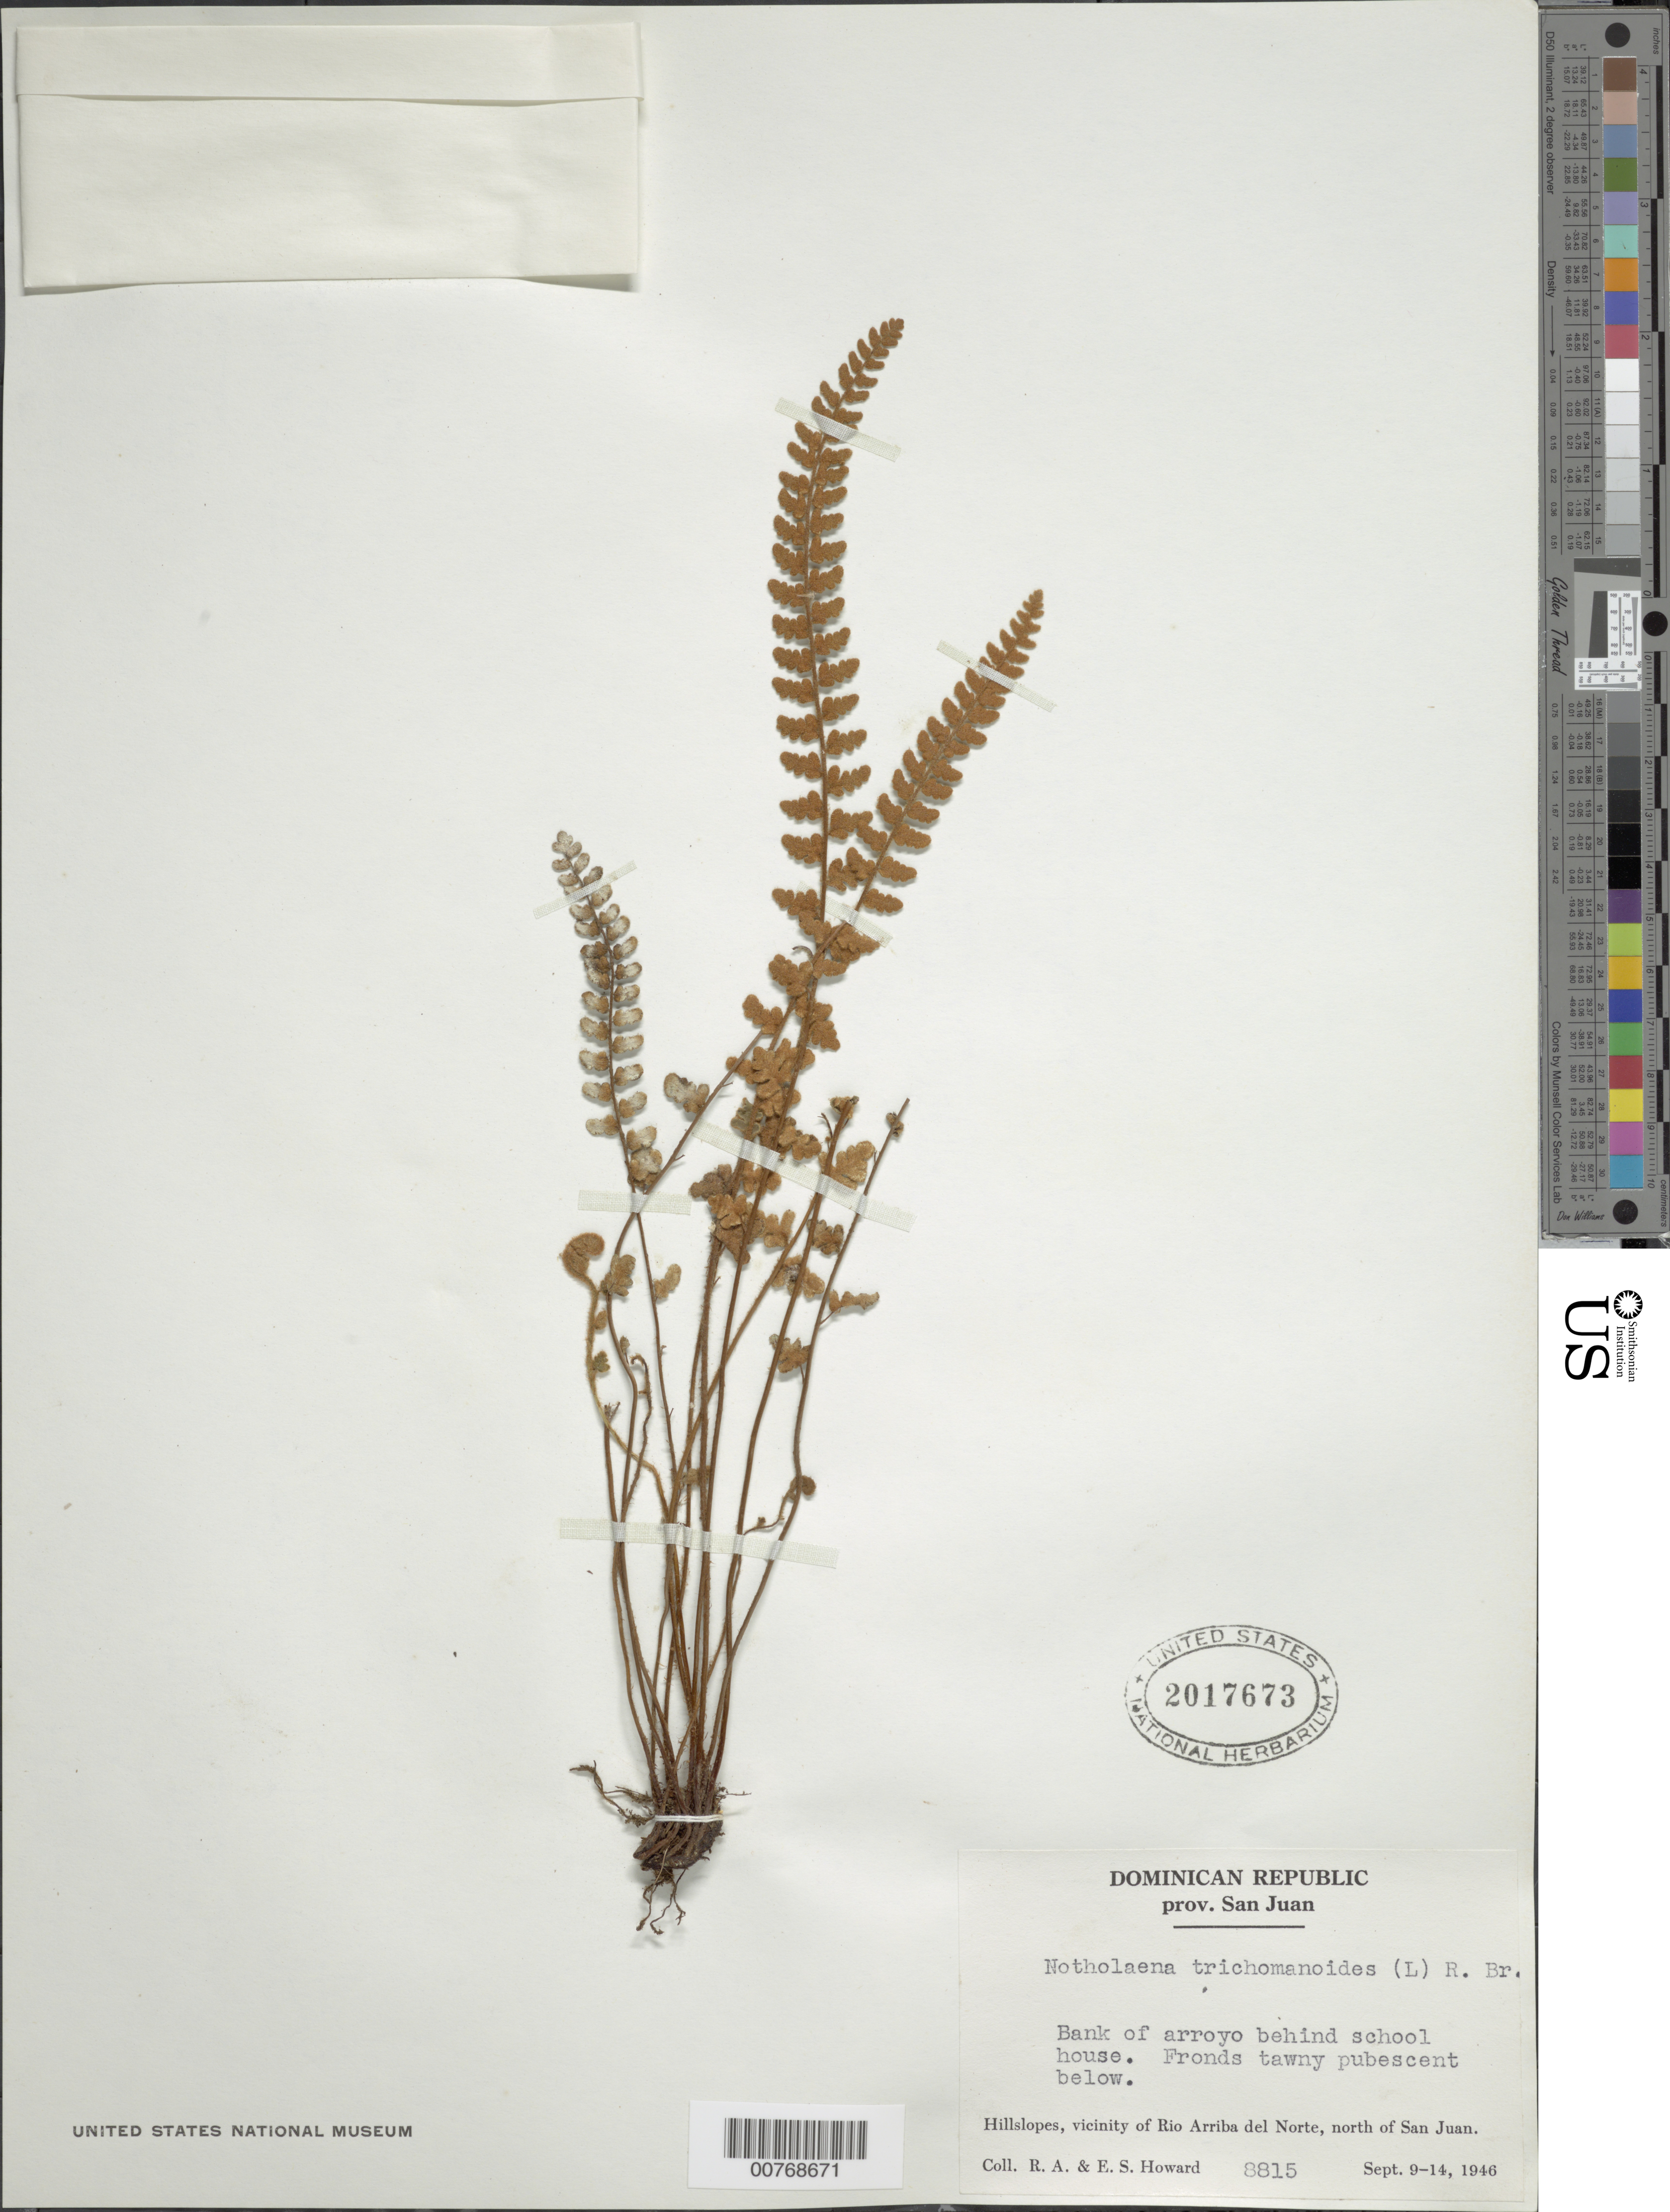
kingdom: Plantae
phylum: Tracheophyta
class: Polypodiopsida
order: Polypodiales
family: Pteridaceae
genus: Notholaena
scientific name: Notholaena trichomanoides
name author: (L.) Desv.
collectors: R. A. Howard & E. S. Howard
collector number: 8815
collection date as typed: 09 Sep 1946 to 14 Sep 1946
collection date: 1946-09-09/1946-09-14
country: Dominican Republic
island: Hispaniola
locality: Provincia San Juan. Vicinity of Rio Arriba del Norte, N of San Juan, bank of arroyo behind school house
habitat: Hillslopes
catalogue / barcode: US 2017673